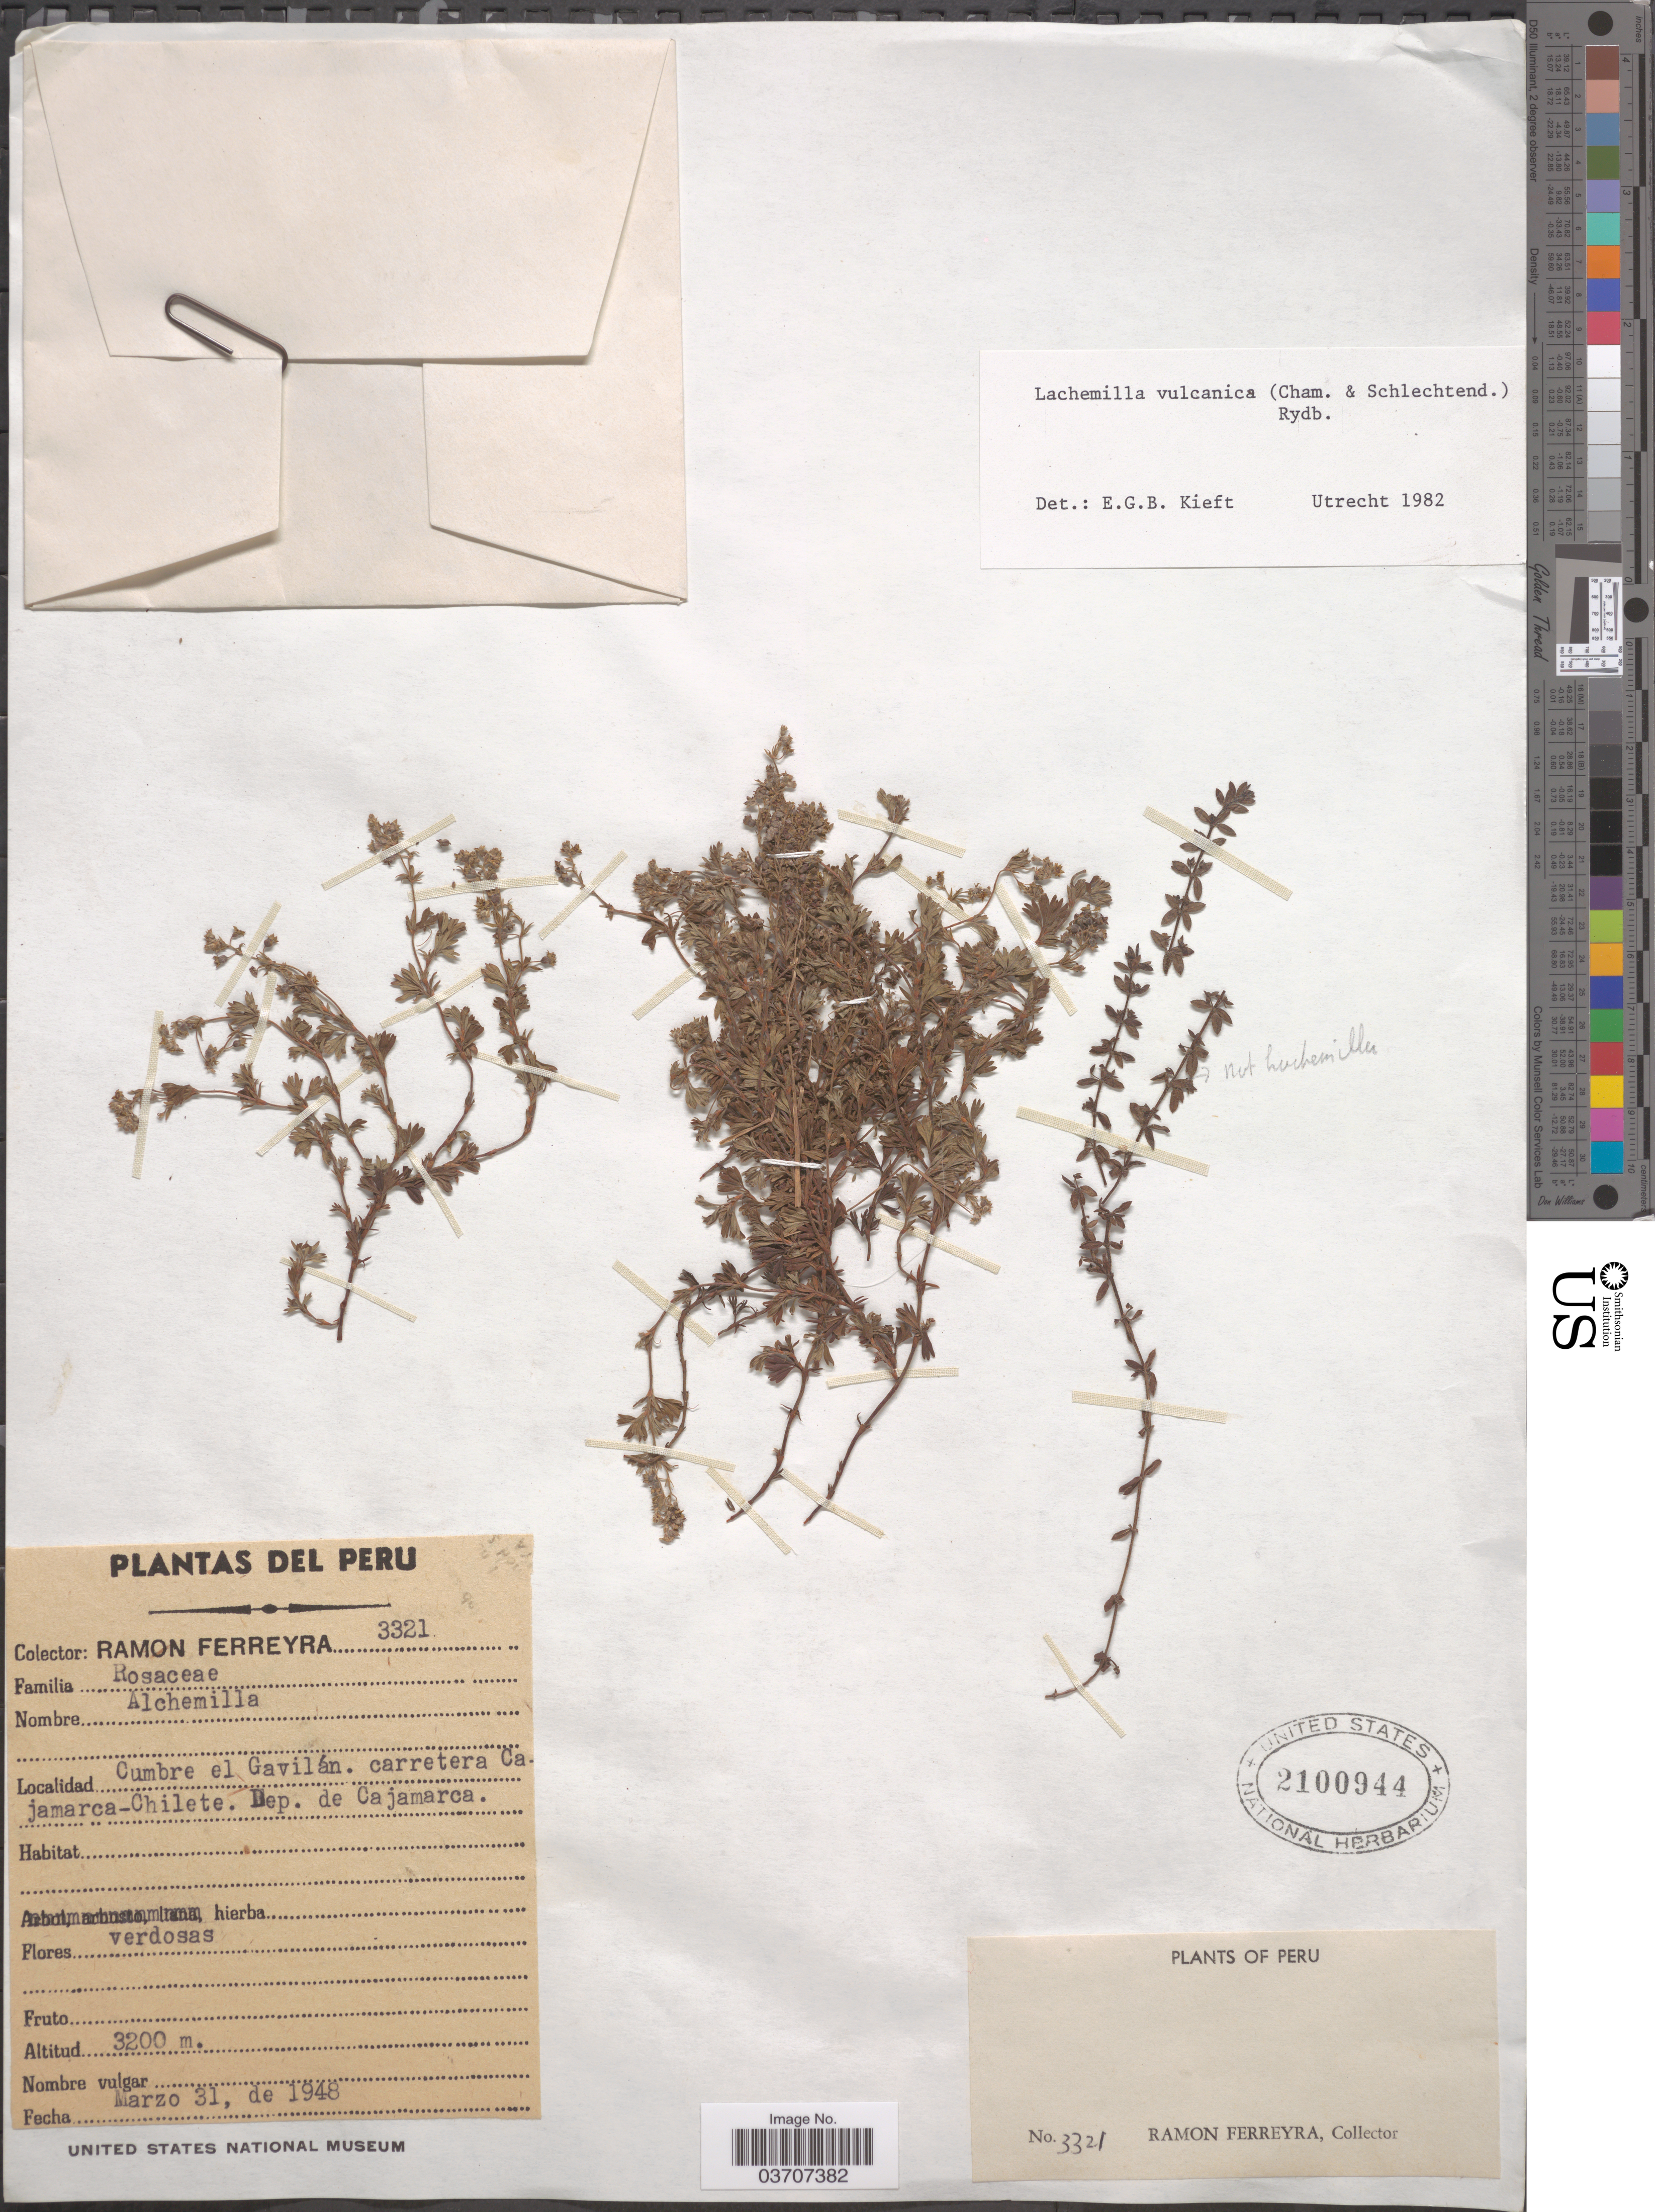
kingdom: Plantae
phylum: Tracheophyta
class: Magnoliopsida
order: Rosales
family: Rosaceae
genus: Lachemilla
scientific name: Lachemilla vulcanica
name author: (Cham. & Schltdl.) Rydb.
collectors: R. A. Ferreyra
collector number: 3321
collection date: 1948-03-31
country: Peru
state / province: Cajamarca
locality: Cumbre el Gavilán. Carretera Cajamarca-Chilete. Dep. de Cajamarca.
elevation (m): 3200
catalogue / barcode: US 2100944